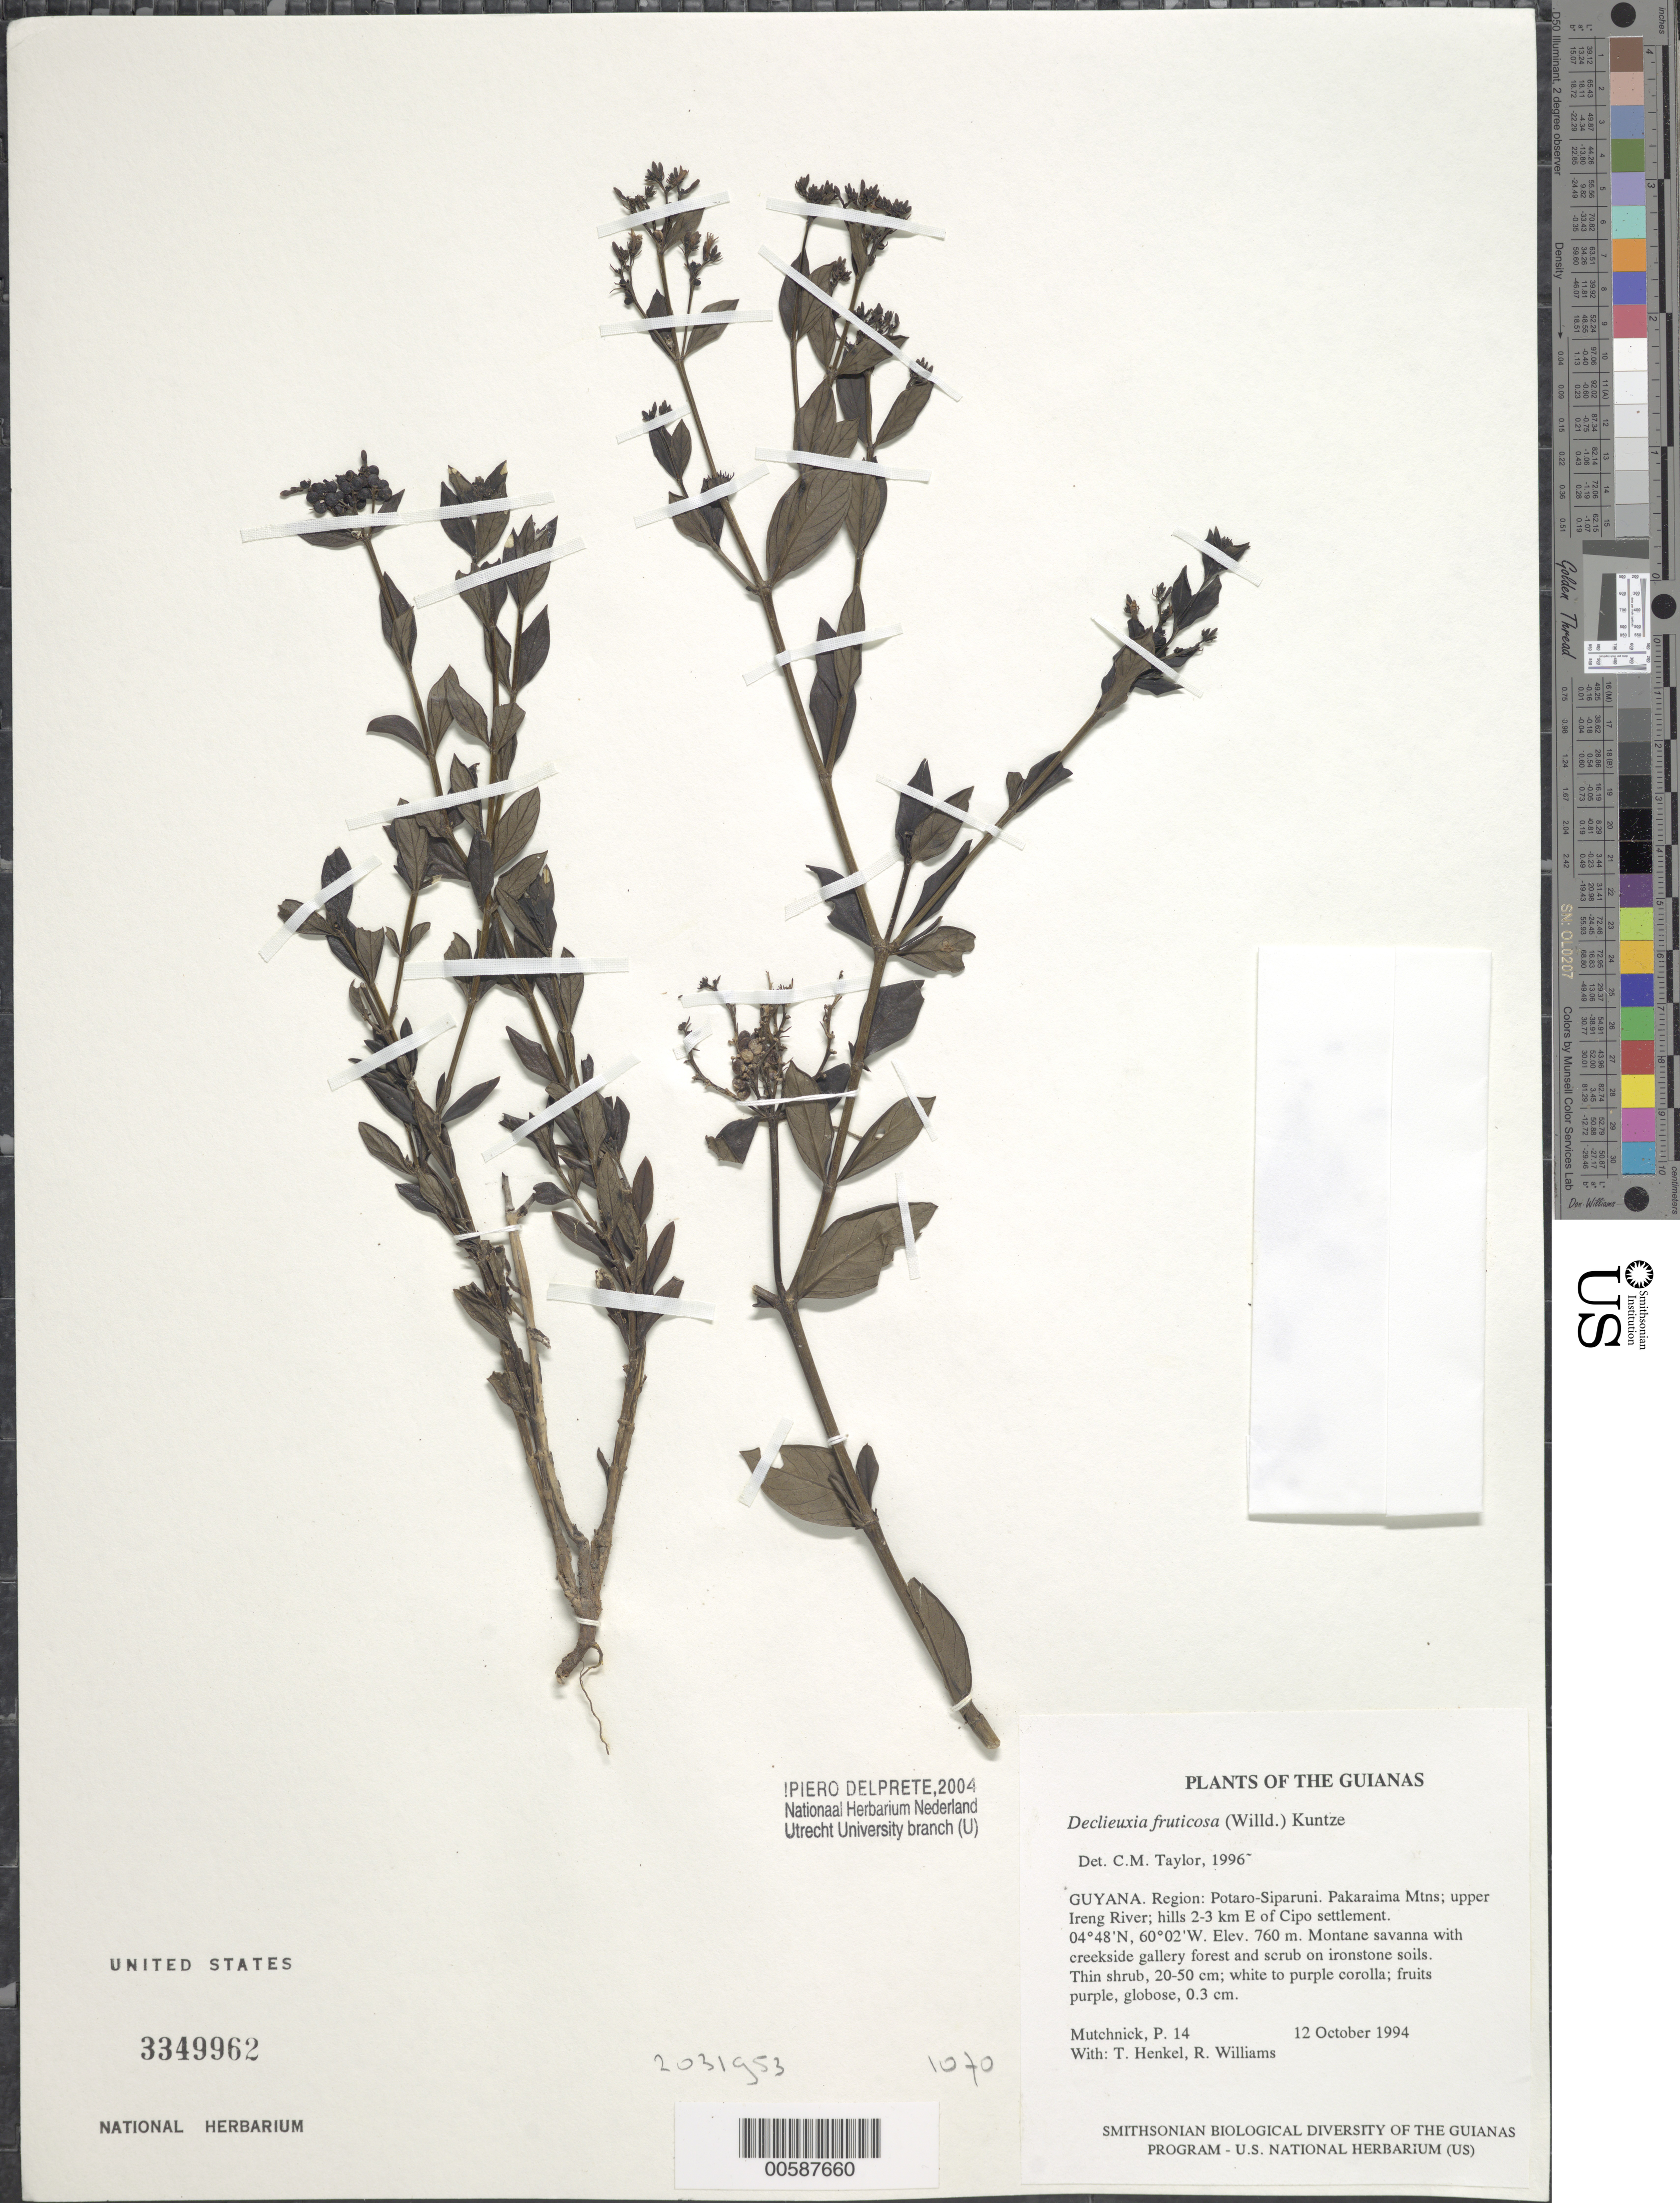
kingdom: Plantae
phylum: Tracheophyta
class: Magnoliopsida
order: Gentianales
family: Rubiaceae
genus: Declieuxia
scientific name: Declieuxia fruticosa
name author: (Willd. ex Roem. & Schult.) Kuntze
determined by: Taylor, Charlotte M.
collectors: P. Mutchnick, T. Henkel & R. Williams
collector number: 14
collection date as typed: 12 October 1994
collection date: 1994-10-12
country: Guyana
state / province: Potaro-Siparuni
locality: Pakaraima Mtns; upper Ireng River; hills 2-3 km E of Cipo settlement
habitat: Montane savanna with creekside gallery forest and scrub on ironstone soils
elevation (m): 760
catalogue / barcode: US 3349962